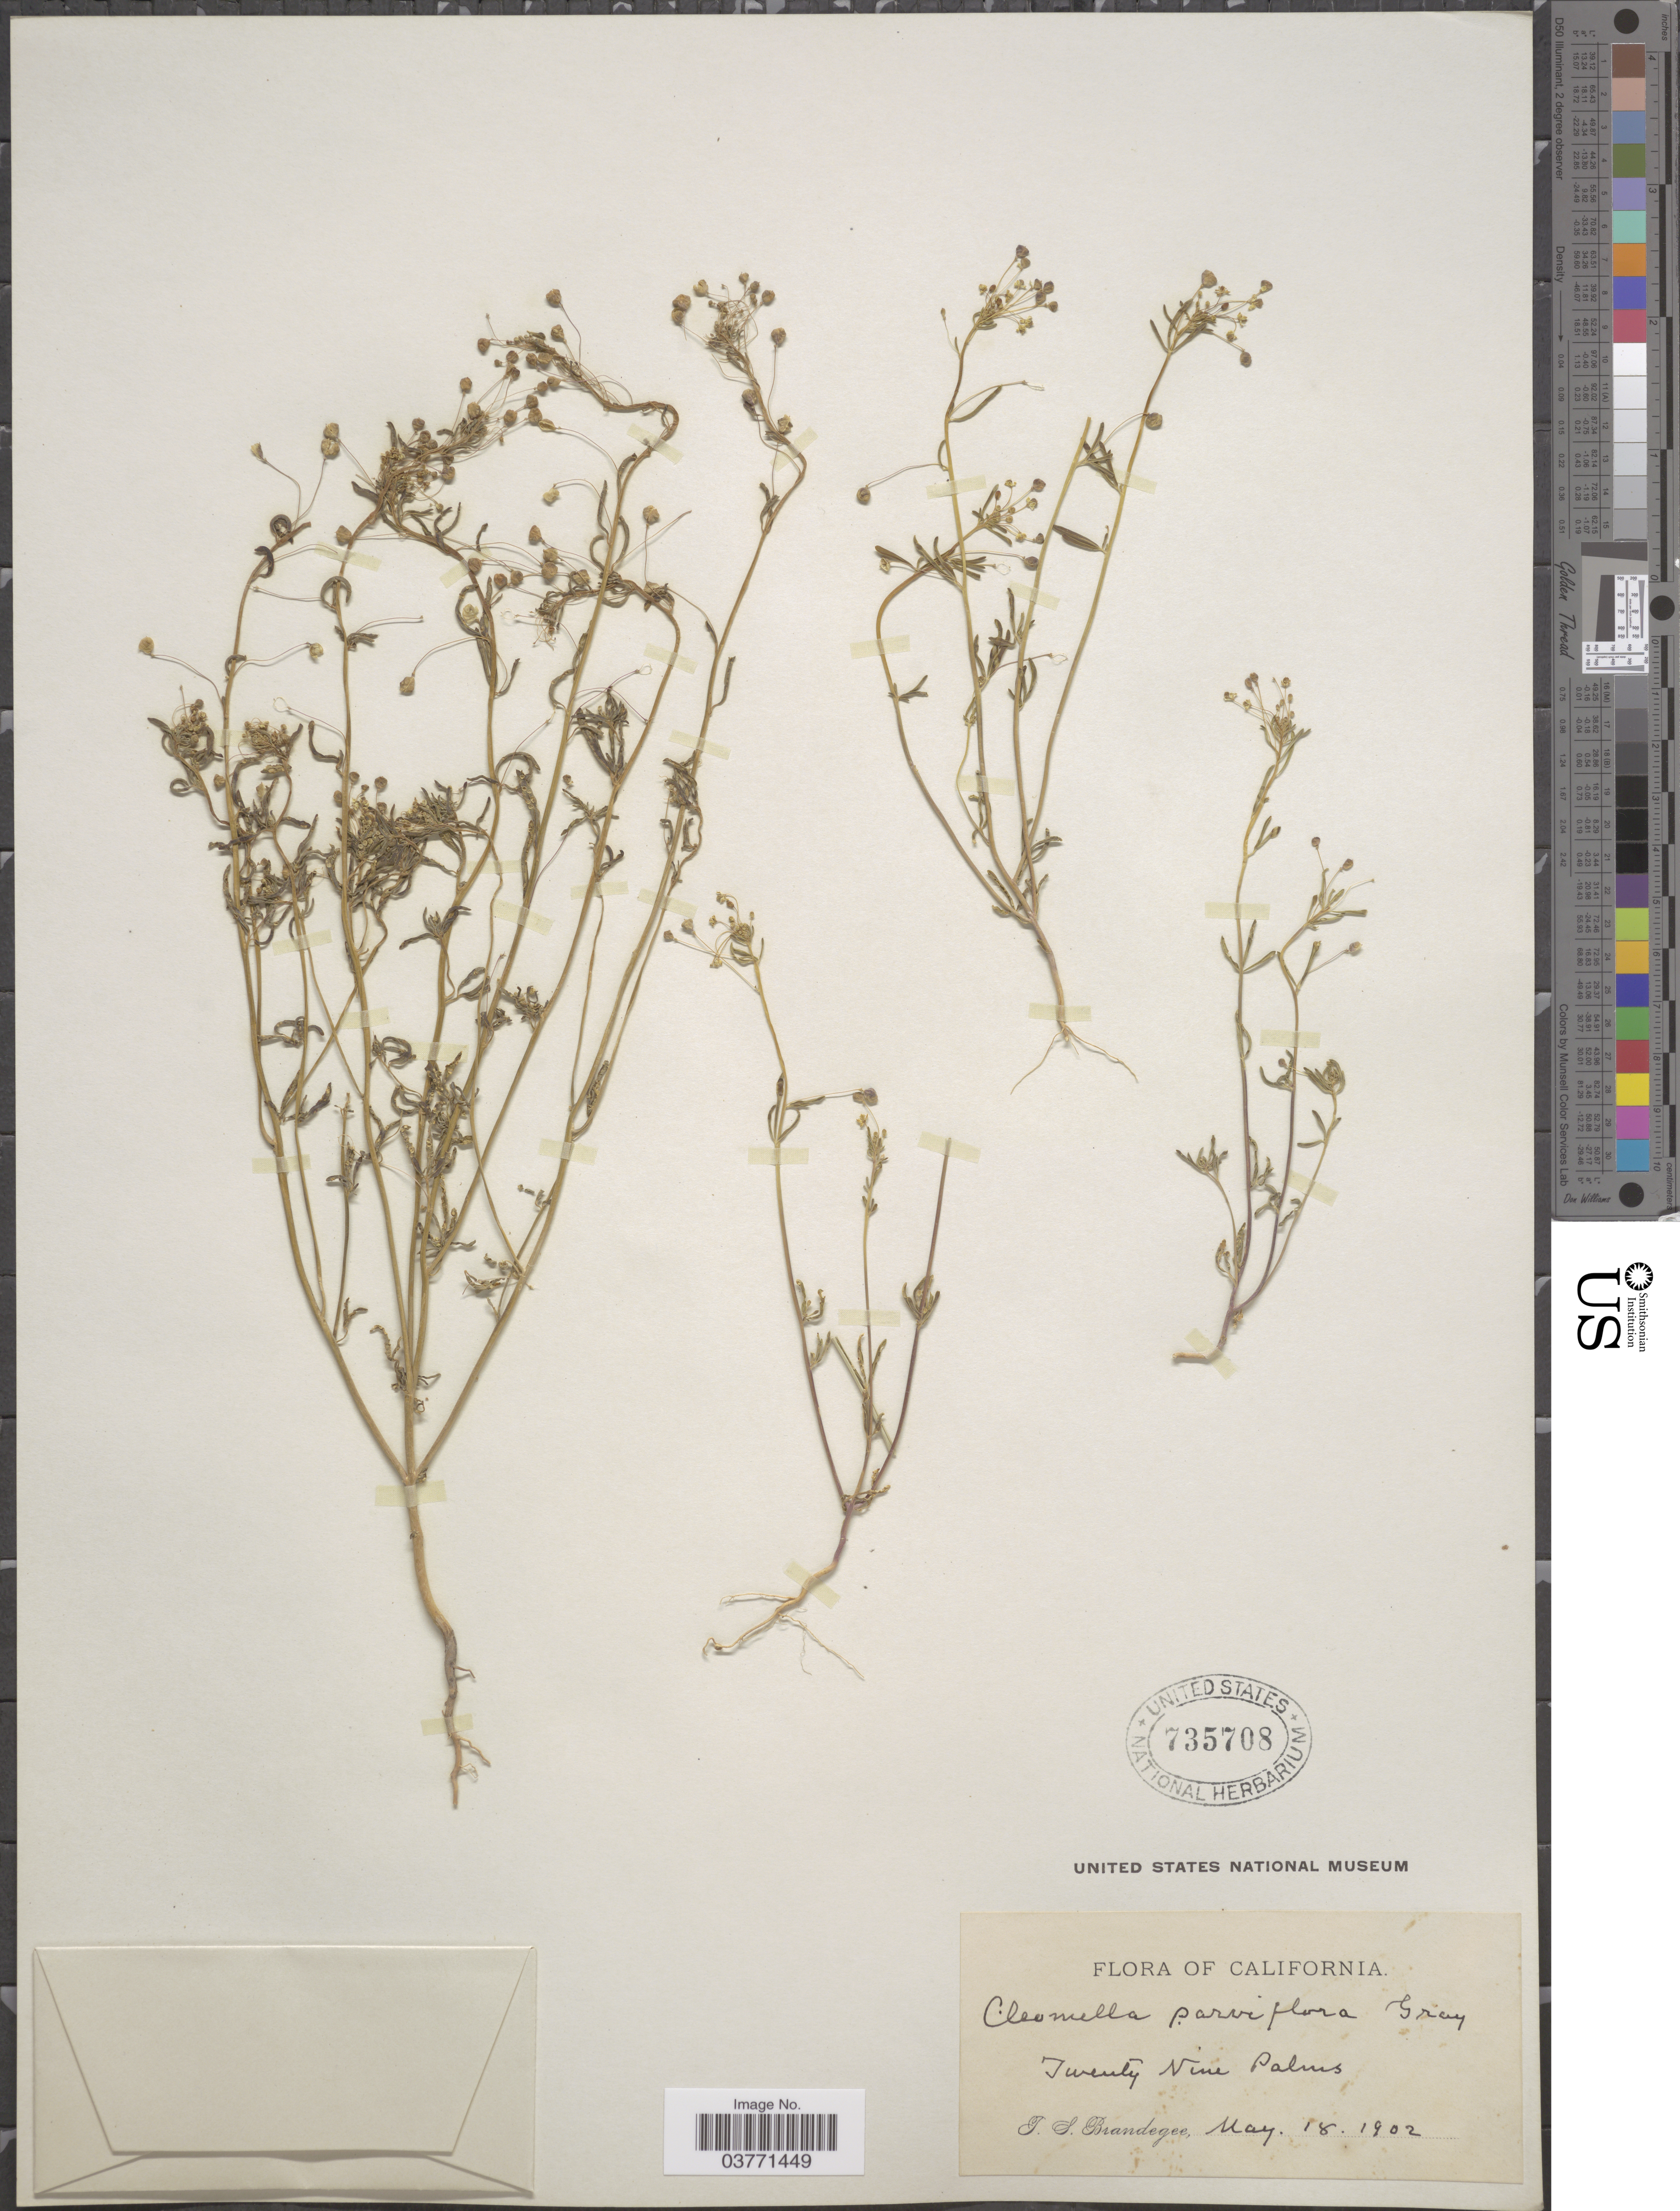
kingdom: Plantae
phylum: Tracheophyta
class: Magnoliopsida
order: Brassicales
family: Cleomaceae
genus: Cleomella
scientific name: Cleomella parviflora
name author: A. Gray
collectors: J. S. Brandegee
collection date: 1902-05-18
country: United States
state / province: California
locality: Twenty Nine Palms.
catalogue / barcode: US 735708